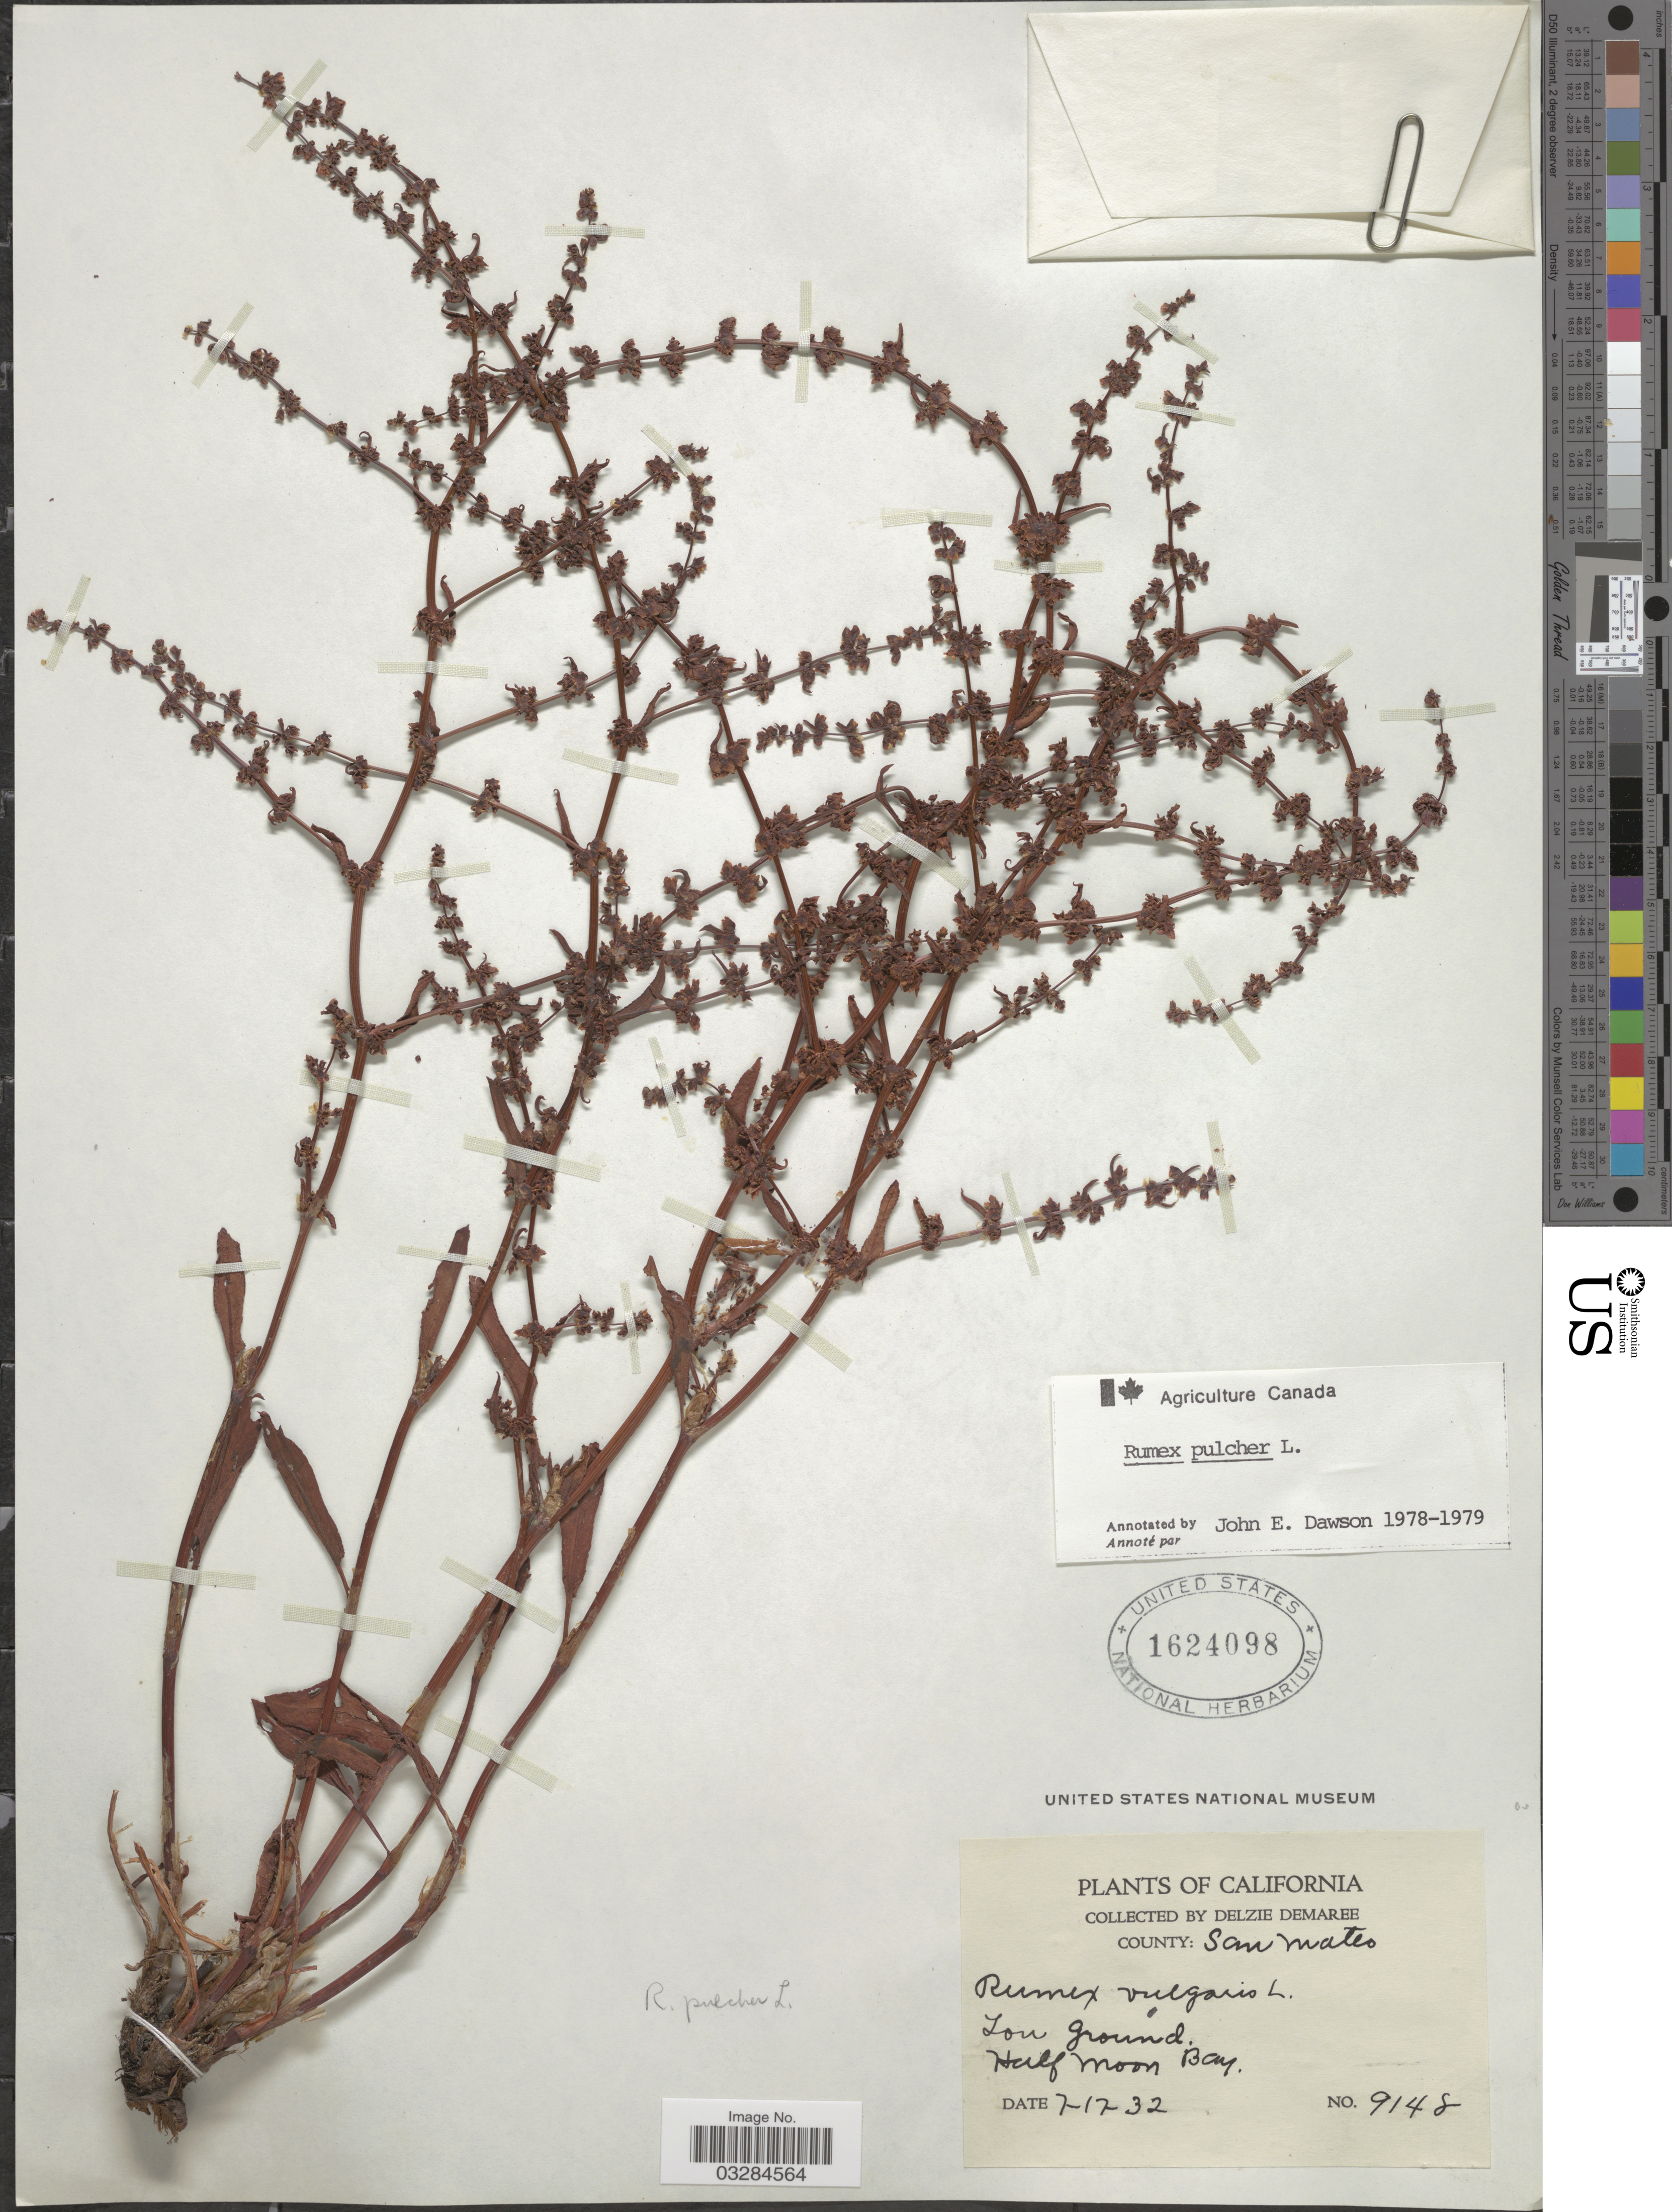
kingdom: Plantae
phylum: Tracheophyta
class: Magnoliopsida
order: Caryophyllales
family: Polygonaceae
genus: Rumex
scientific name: Rumex pulcher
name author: L.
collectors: D. Demaree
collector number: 9148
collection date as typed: Transcribed d/m/y: 17/7/32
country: United States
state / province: California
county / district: San Mateo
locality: County: San Mateo, Ton ground, Half Moon Bay.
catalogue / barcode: US 1624098